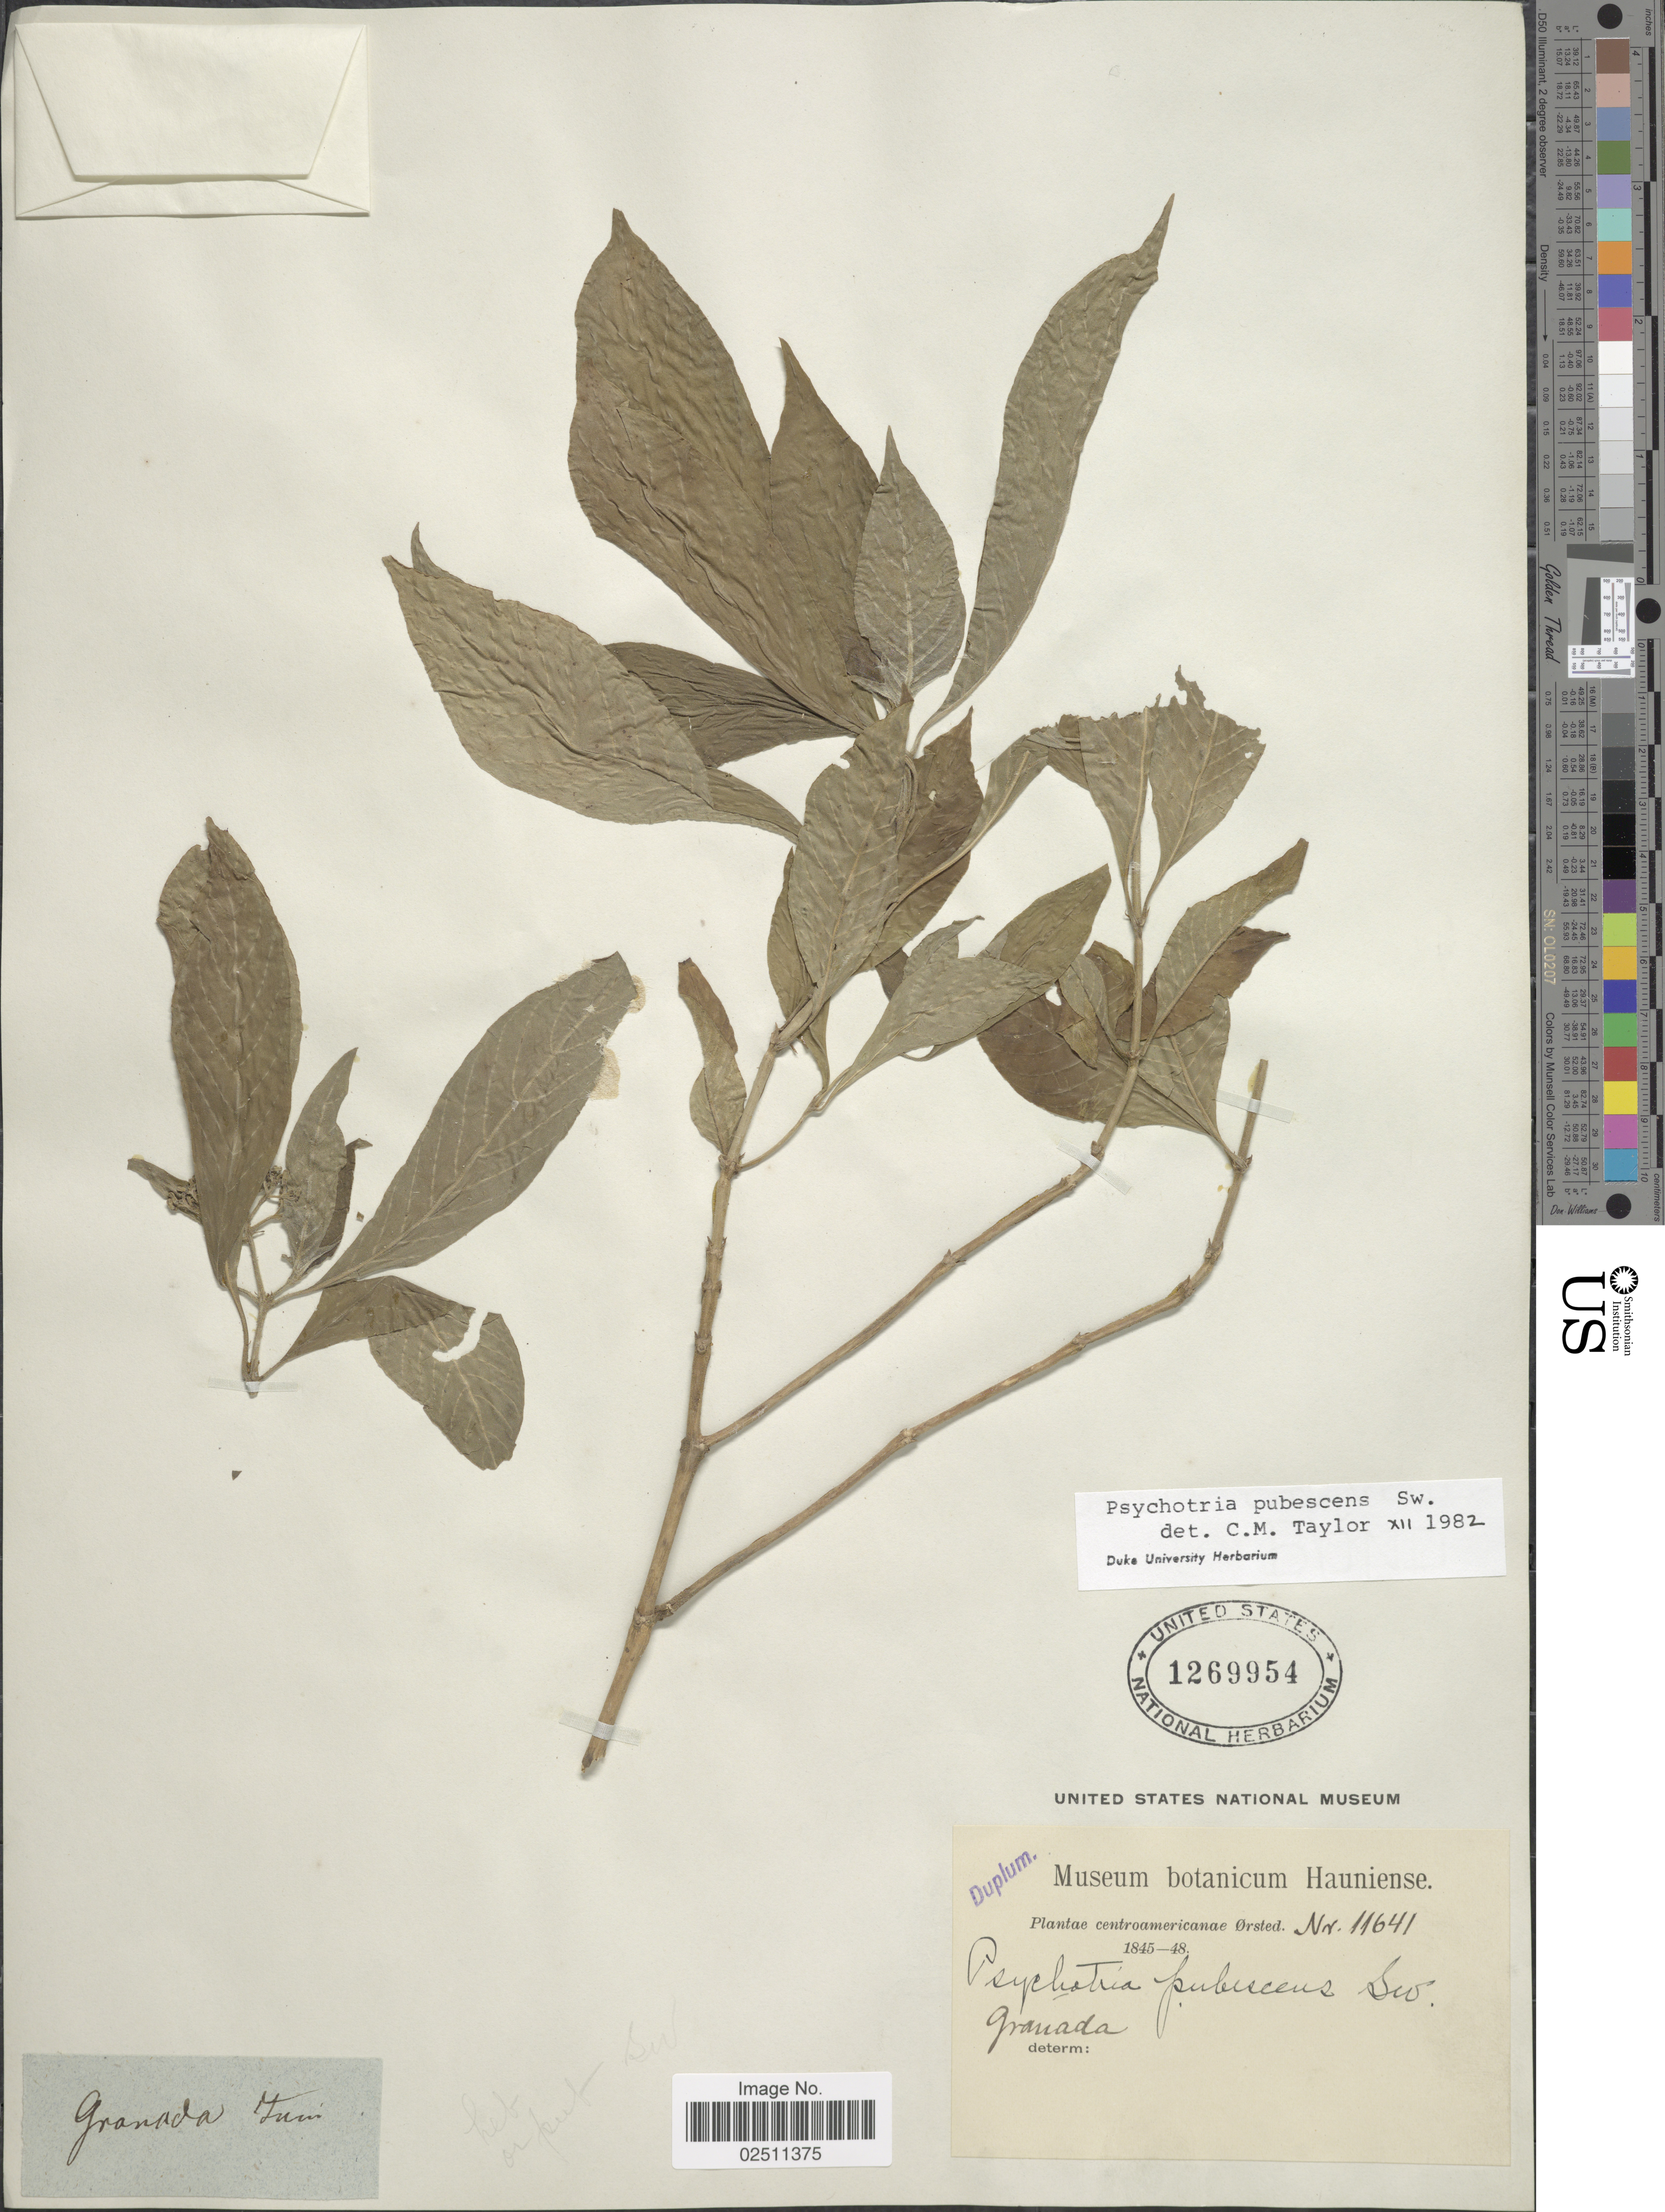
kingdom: Plantae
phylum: Tracheophyta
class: Magnoliopsida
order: Gentianales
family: Rubiaceae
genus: Psychotria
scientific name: Psychotria pubescens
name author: Sw.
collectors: Ørsted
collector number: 11641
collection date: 1845/1848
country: Nicaragua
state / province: Granada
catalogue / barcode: US 1269954